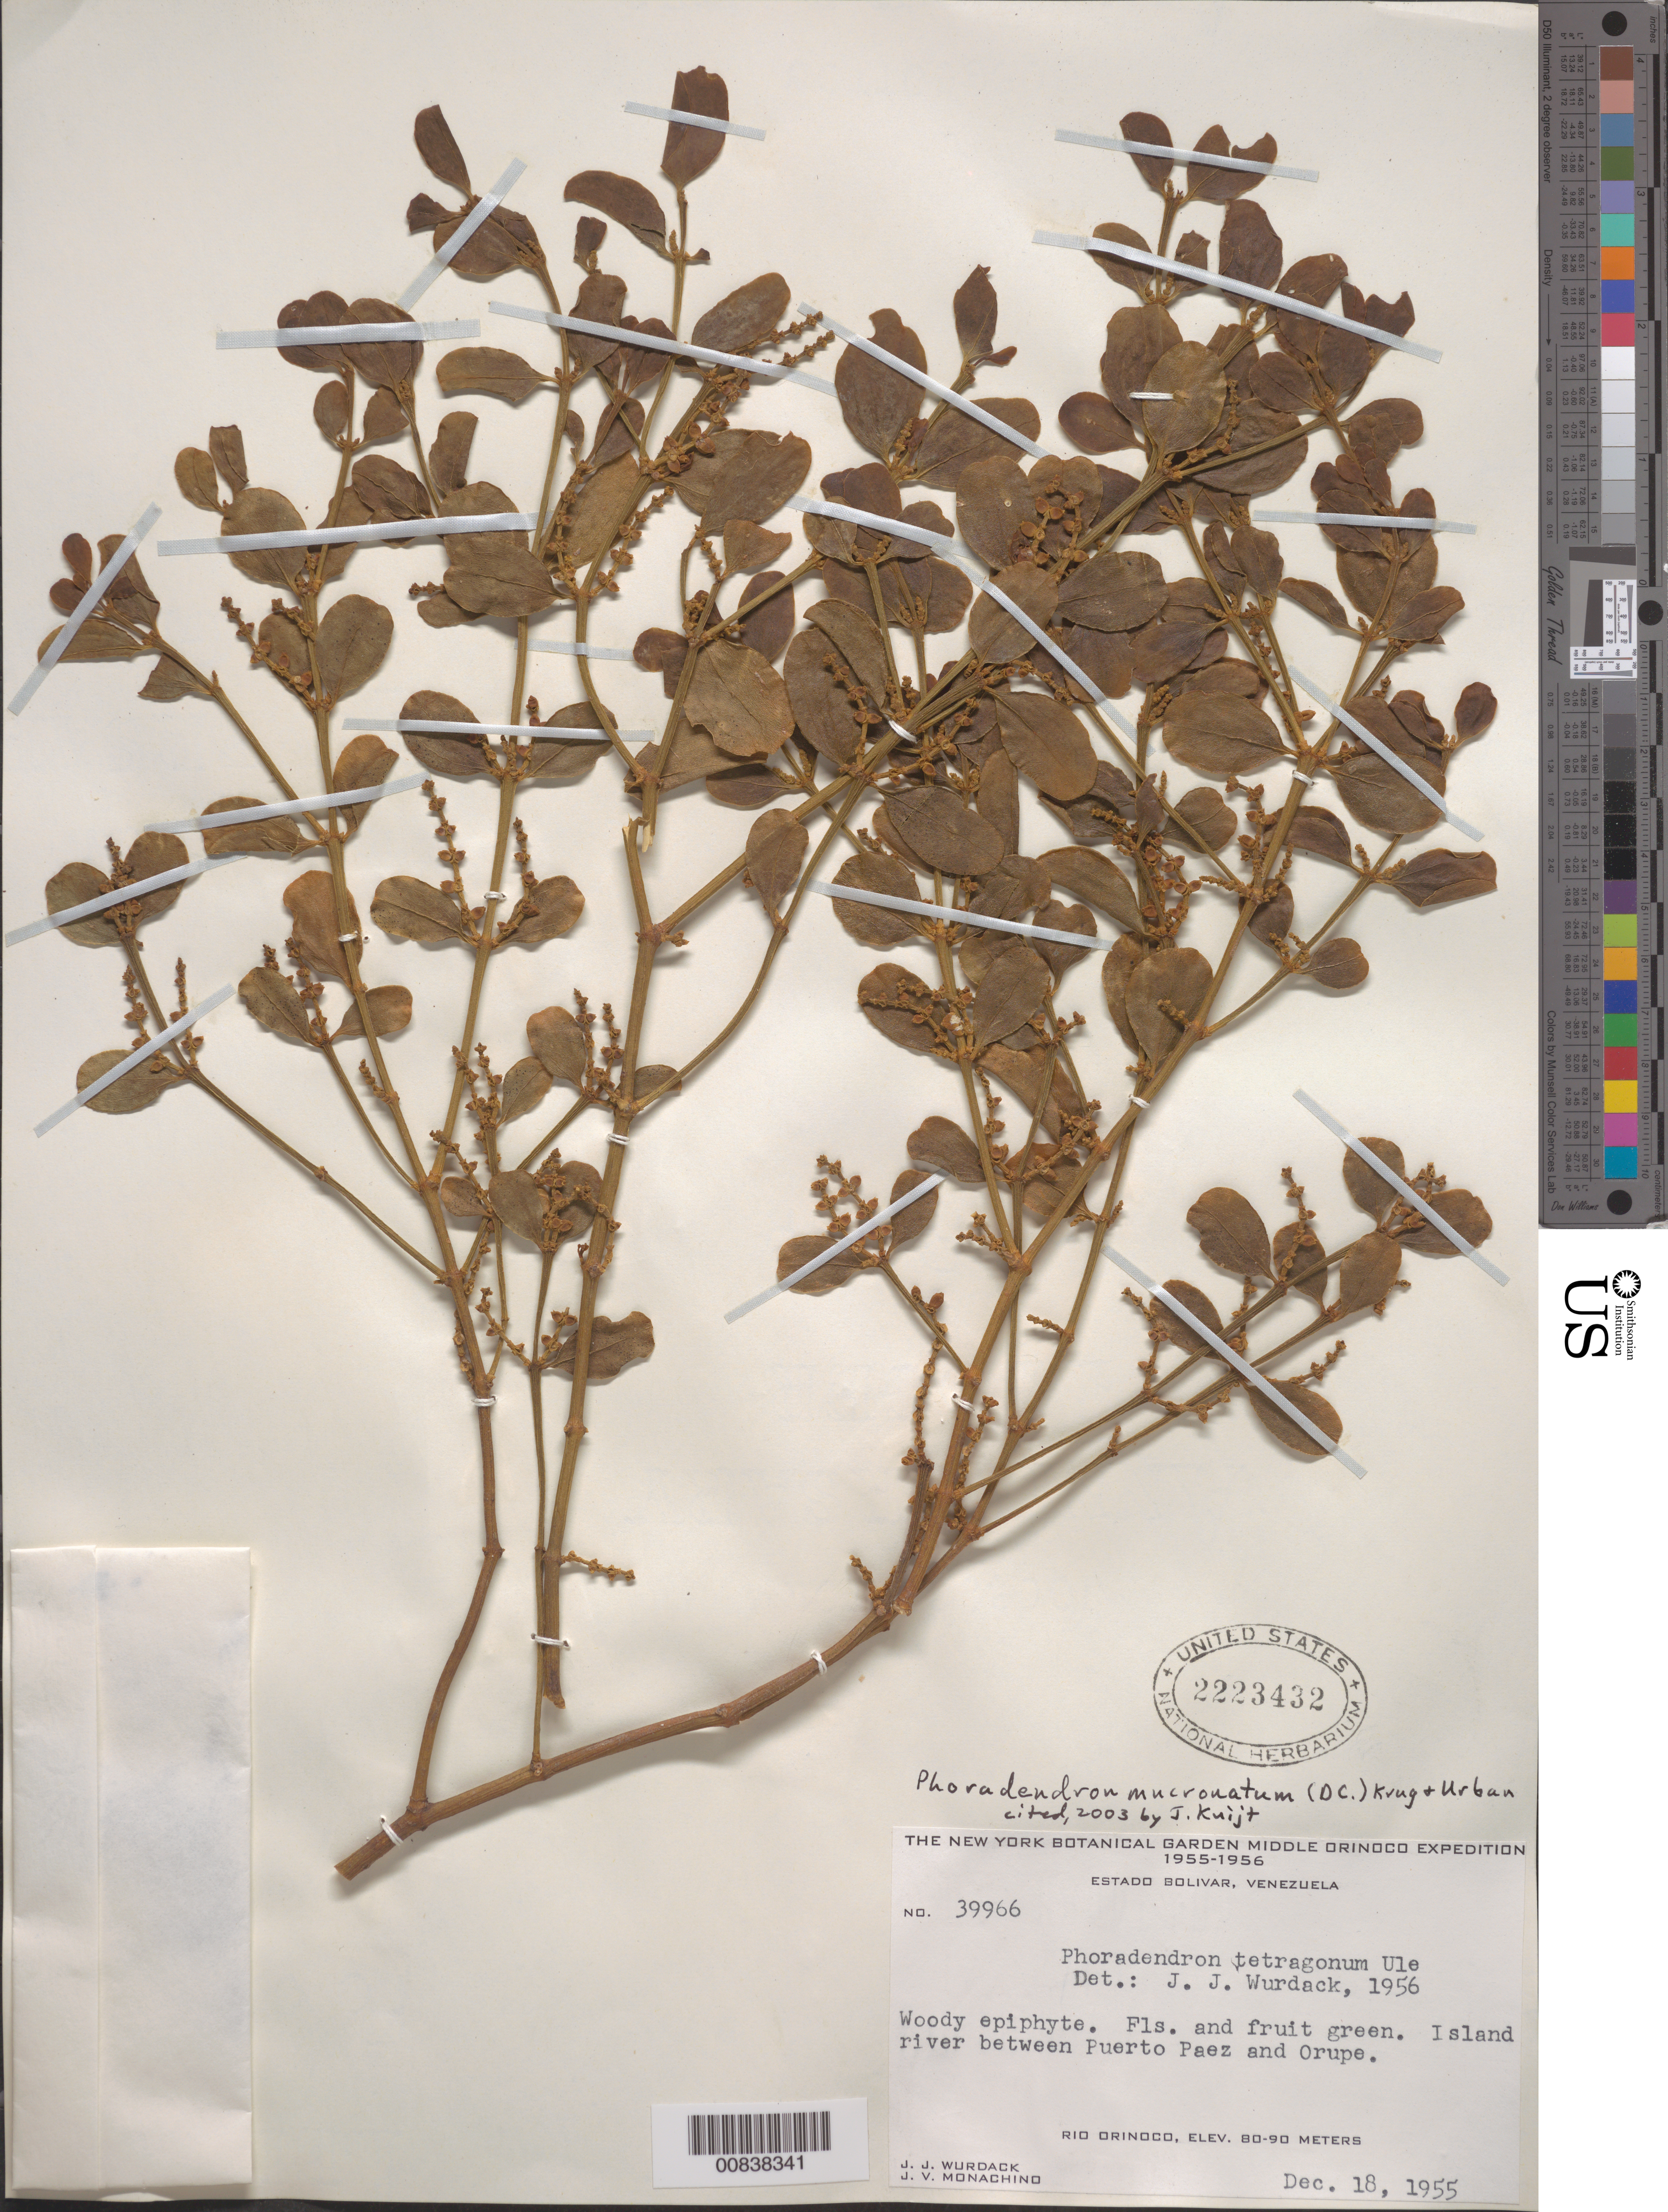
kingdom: Plantae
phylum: Tracheophyta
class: Magnoliopsida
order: Santalales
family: Viscaceae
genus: Phoradendron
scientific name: Phoradendron mucronatum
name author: (DC.) Krug & Urb.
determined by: Kuijt, Job, (CANADA)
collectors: J. J. Wurdack & J. V. Monachino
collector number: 39966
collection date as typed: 18-Dec-55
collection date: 1955-12-18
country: Venezuela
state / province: Bolívar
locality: Río Orinoco, island between Puerto Paez and Urupe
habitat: Island in river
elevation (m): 80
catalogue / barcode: US 2223432